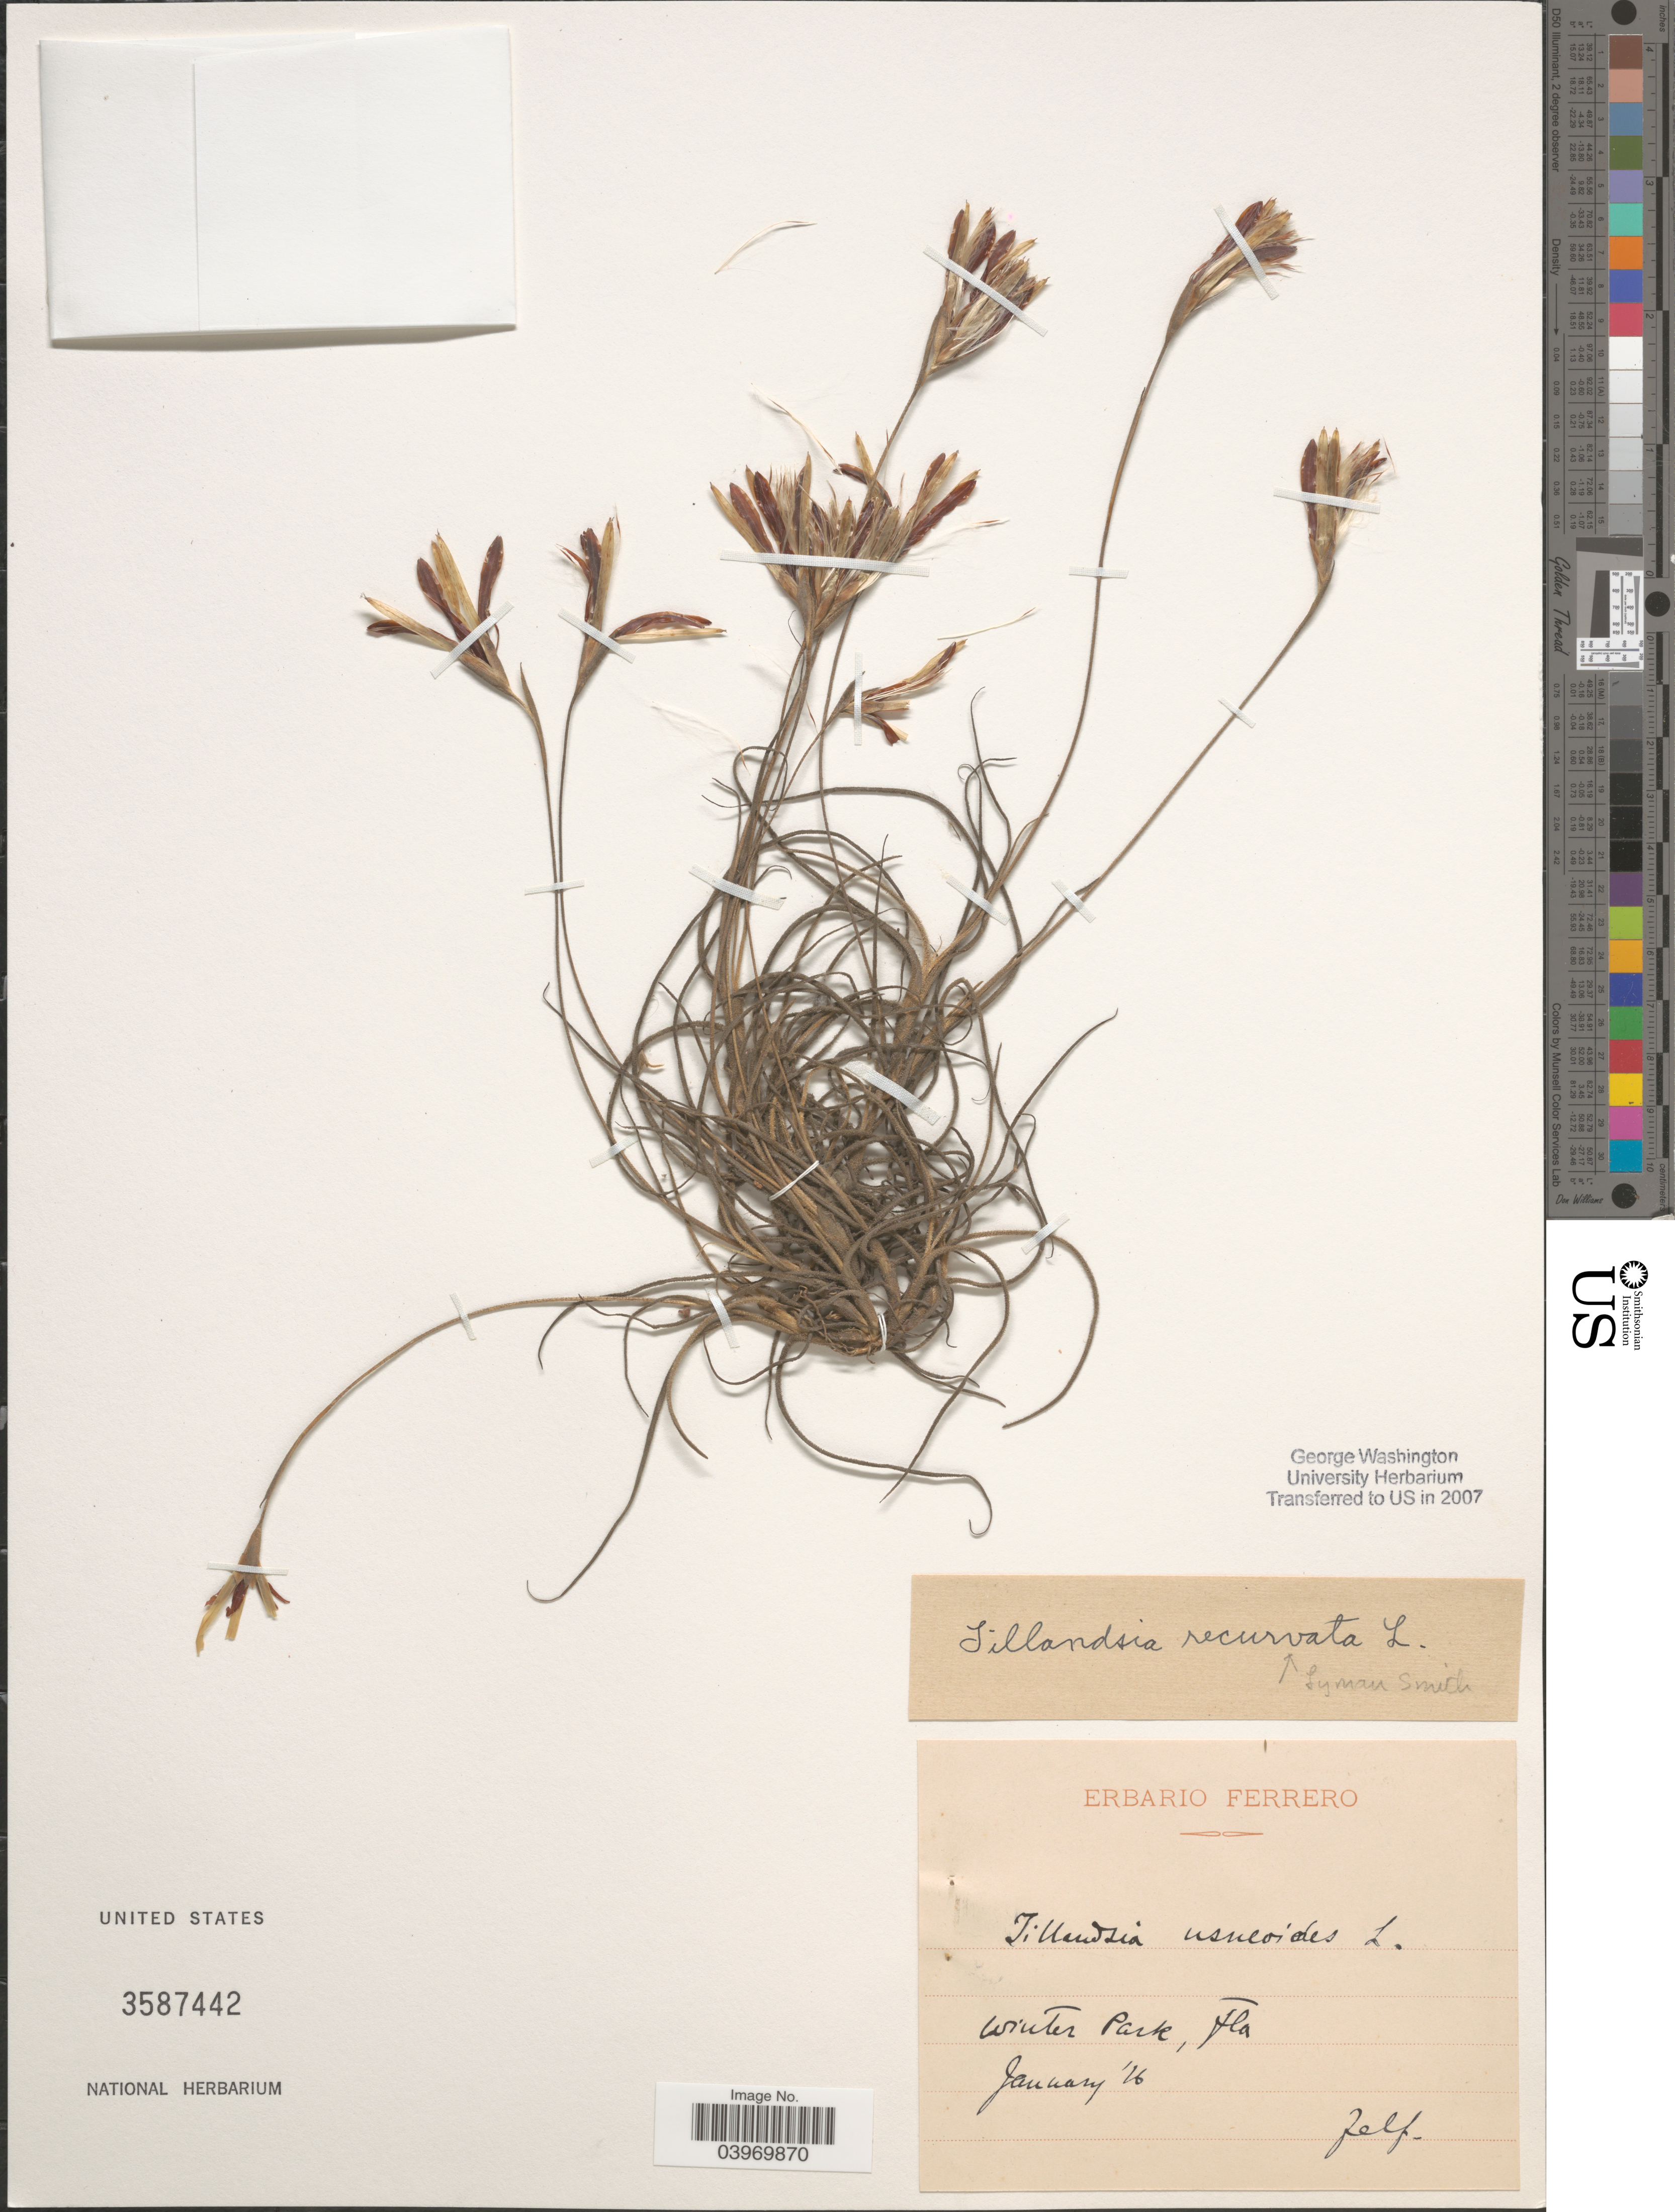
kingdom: Plantae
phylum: Tracheophyta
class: Liliopsida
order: Poales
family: Bromeliaceae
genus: Tillandsia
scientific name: Tillandsia recurvata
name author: L.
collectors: F. Ferrero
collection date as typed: Transcribed d/m/y: /1/26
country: United States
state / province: Florida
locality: Winter Park.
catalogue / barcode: US 3587442